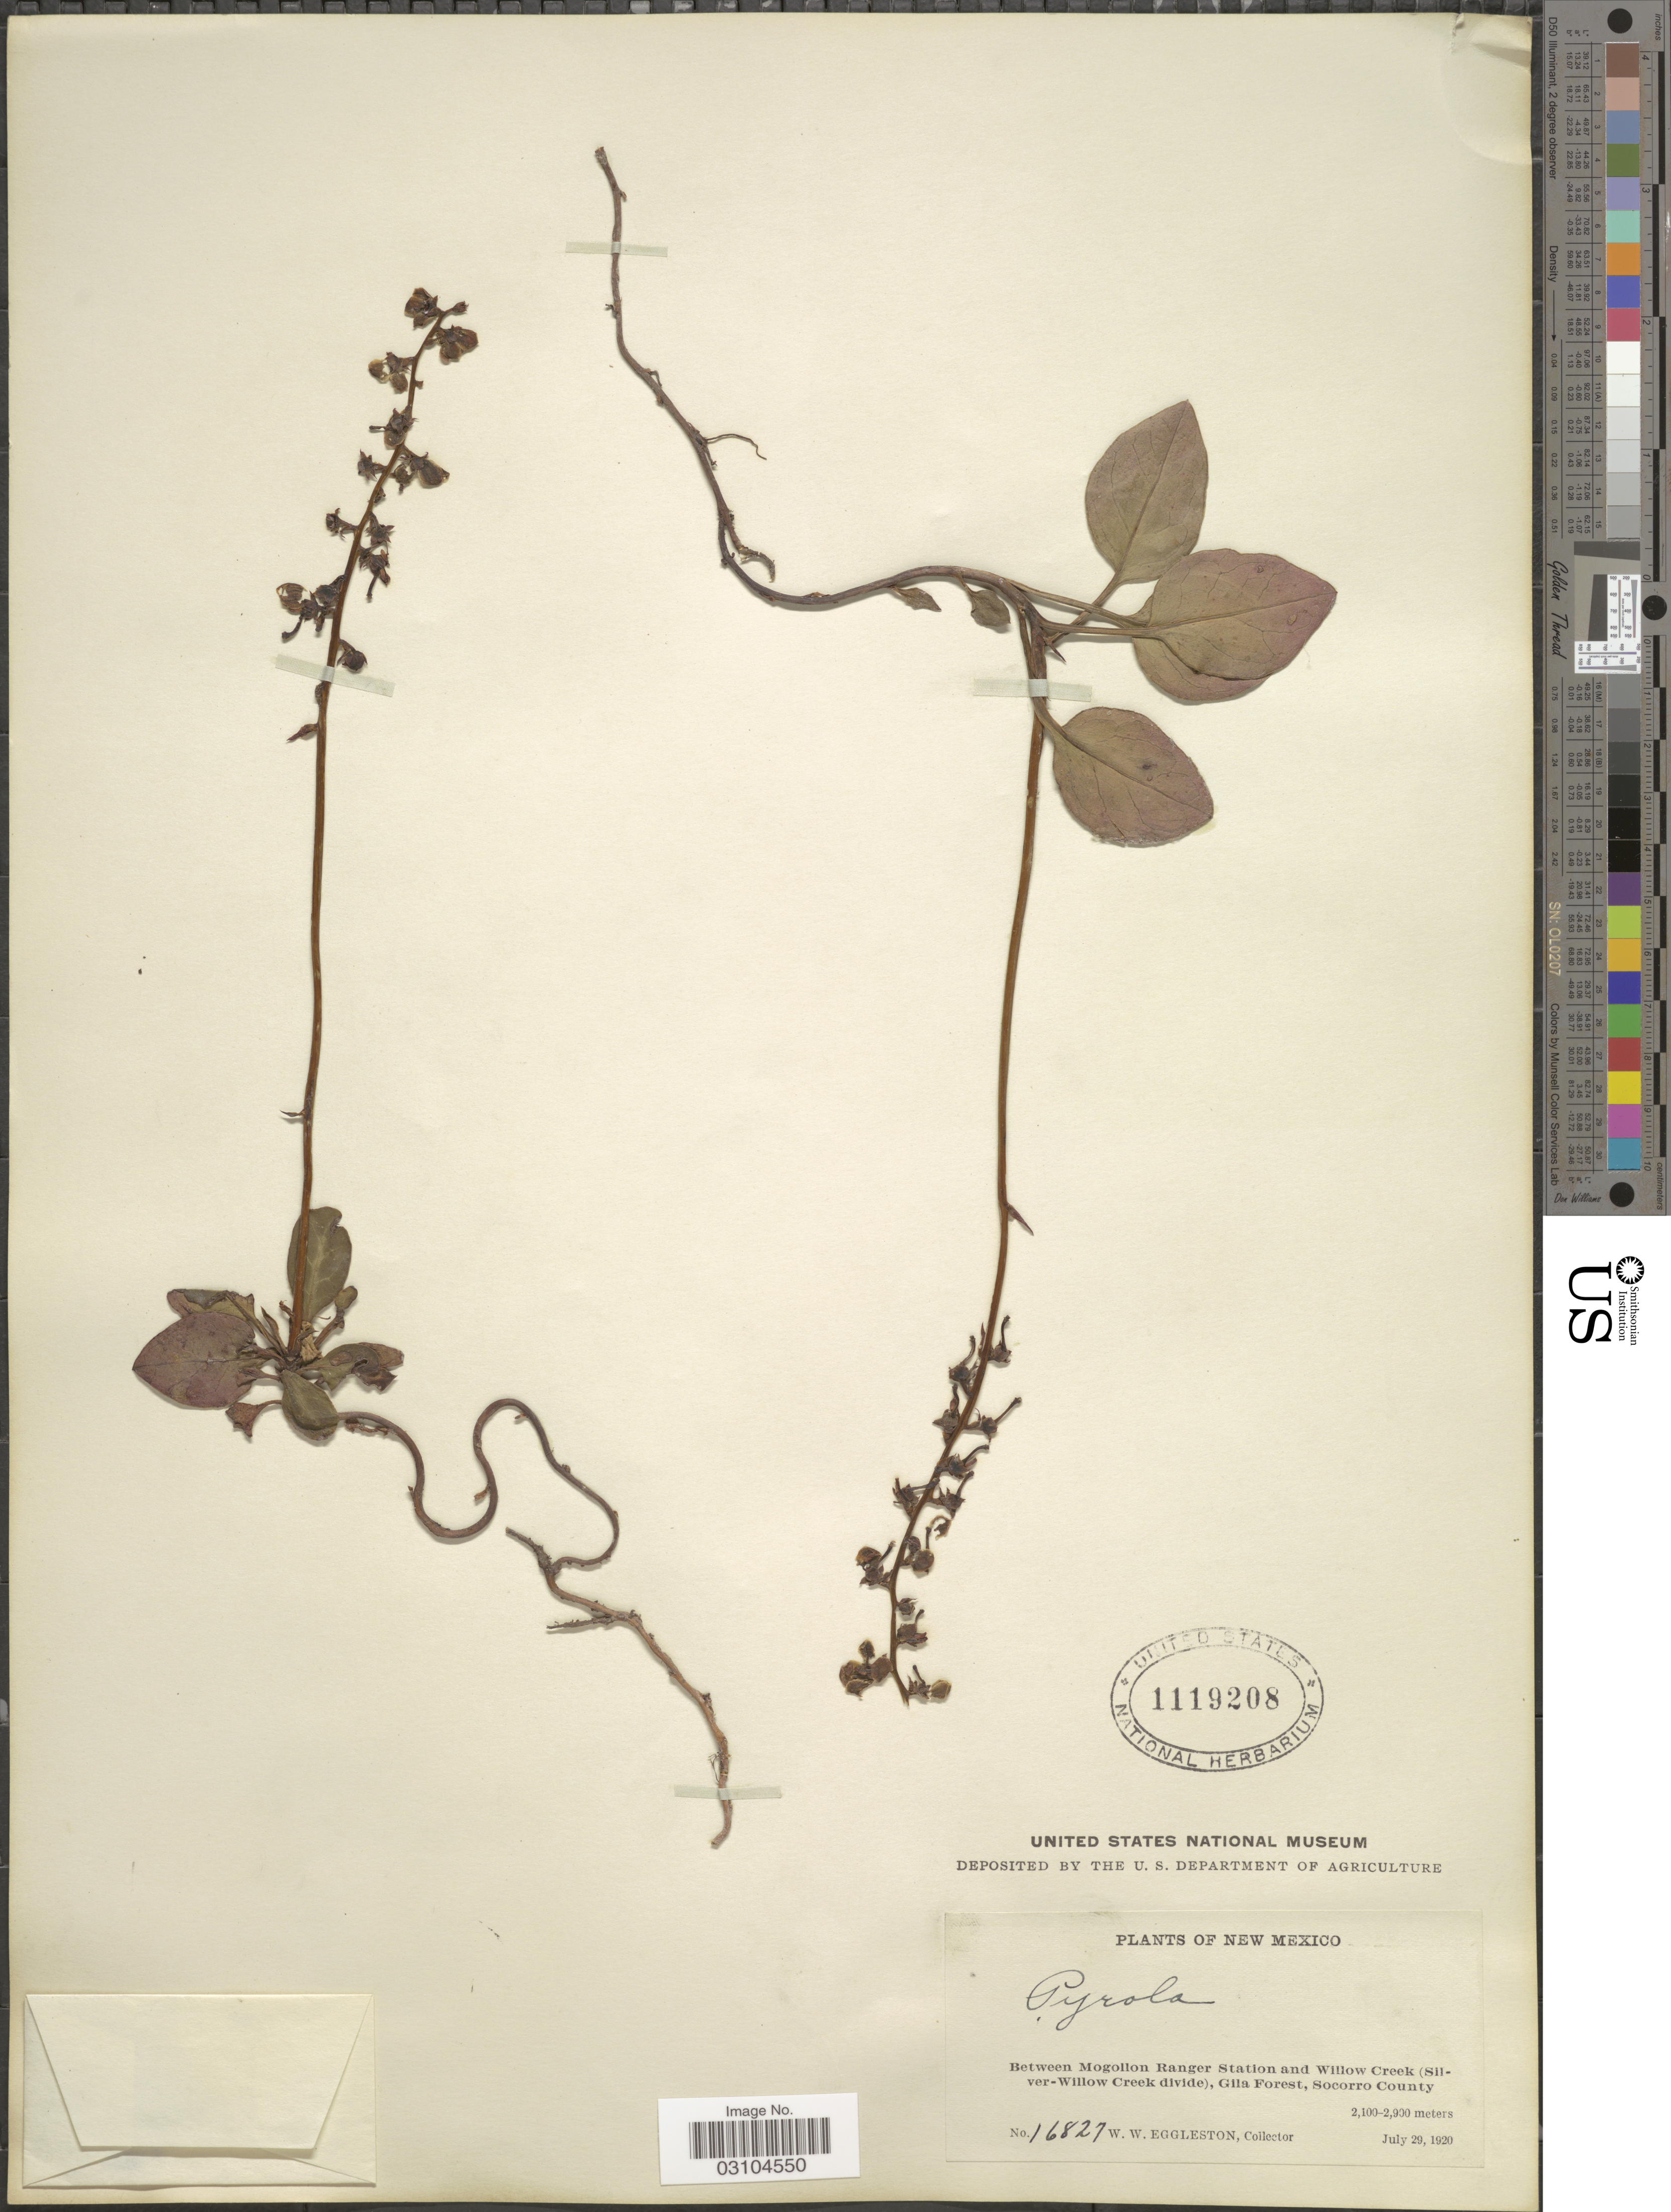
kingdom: Plantae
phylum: Tracheophyta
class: Magnoliopsida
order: Ericales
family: Ericaceae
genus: Pyrola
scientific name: Pyrola sp.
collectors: W. W. Eggleston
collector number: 16827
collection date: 1920-07-29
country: United States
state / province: New Mexico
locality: Between Mogollon Ranger Station and Willow Creek (Silver-Willow Creek divide), Gila Forest, Socorro County.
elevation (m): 2100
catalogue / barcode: US 1119208